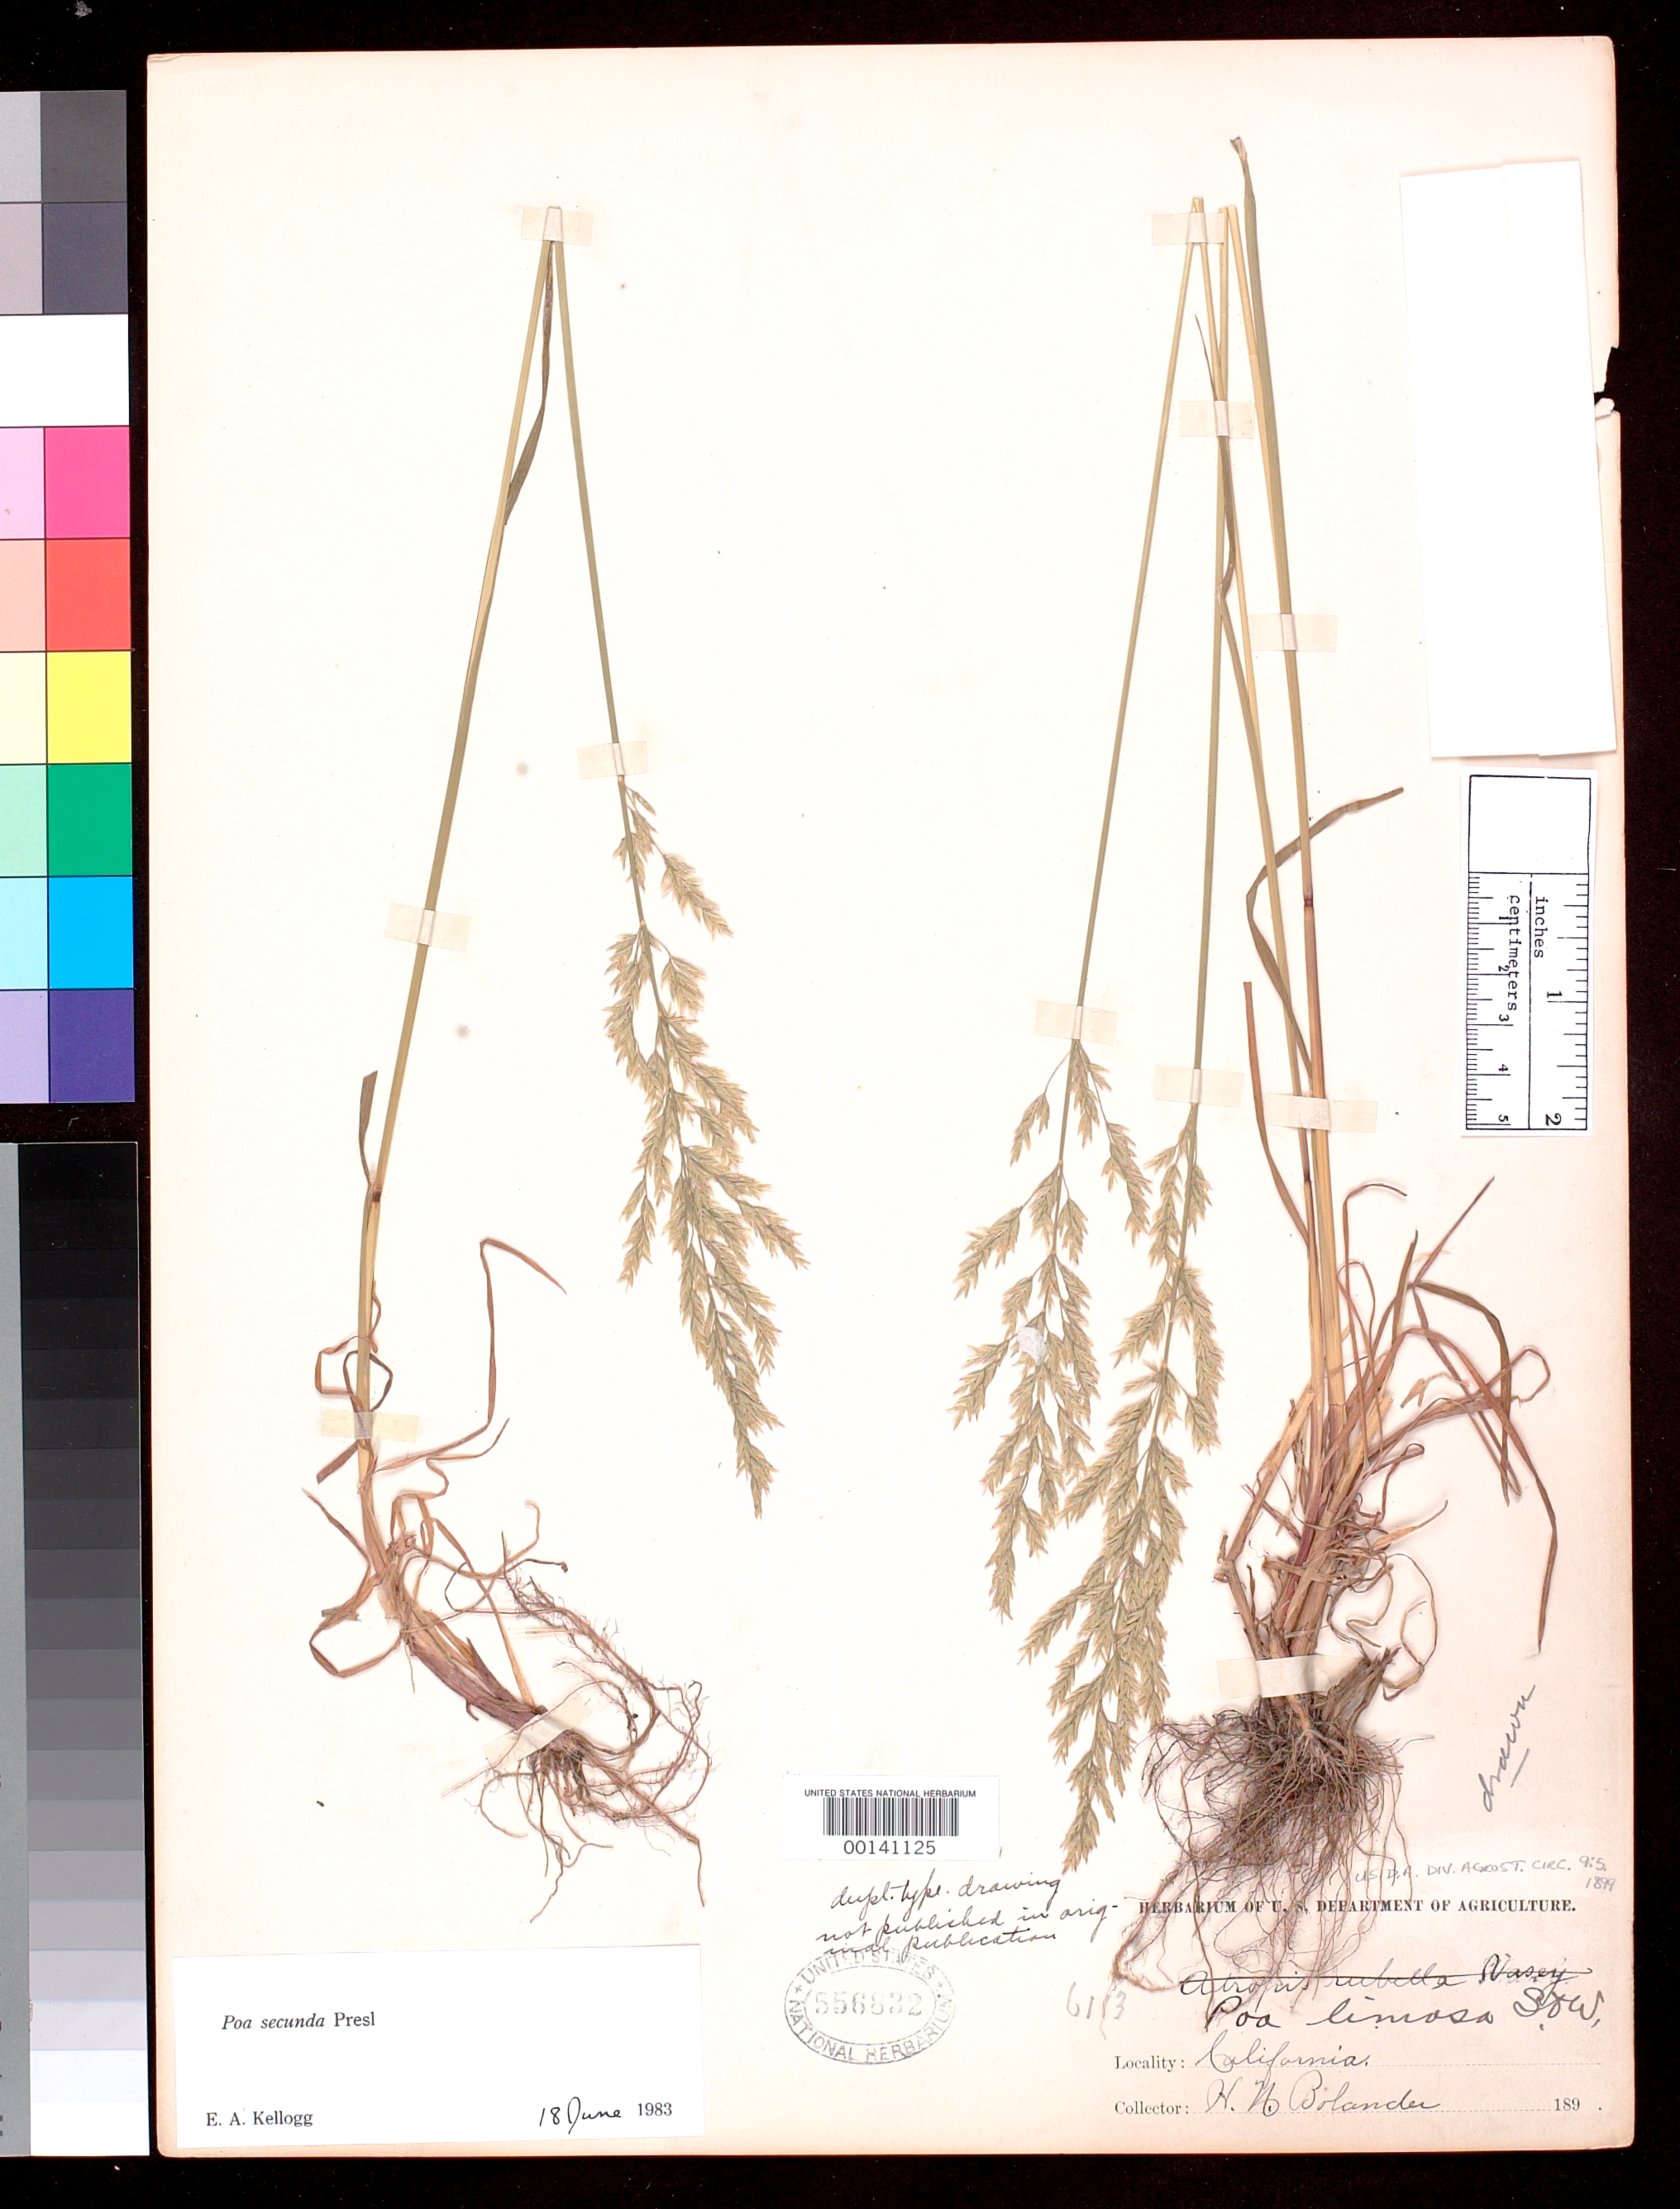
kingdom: Plantae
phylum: Tracheophyta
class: Liliopsida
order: Poales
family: Poaceae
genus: Poa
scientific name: Poa secunda subsp. secunda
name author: J. Presl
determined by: Soreng, Robert J., Research Associate (BOT), Smithsonian Institution - National Museum of Natural History (UNITED STATES)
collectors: H. Bolander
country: United States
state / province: California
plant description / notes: Previously recorded as an isotype of Poa limosa but determined not to be type material nor even that taxon by R. Soreng (2011). Re-filed in main grass herbarium.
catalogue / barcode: US 556832